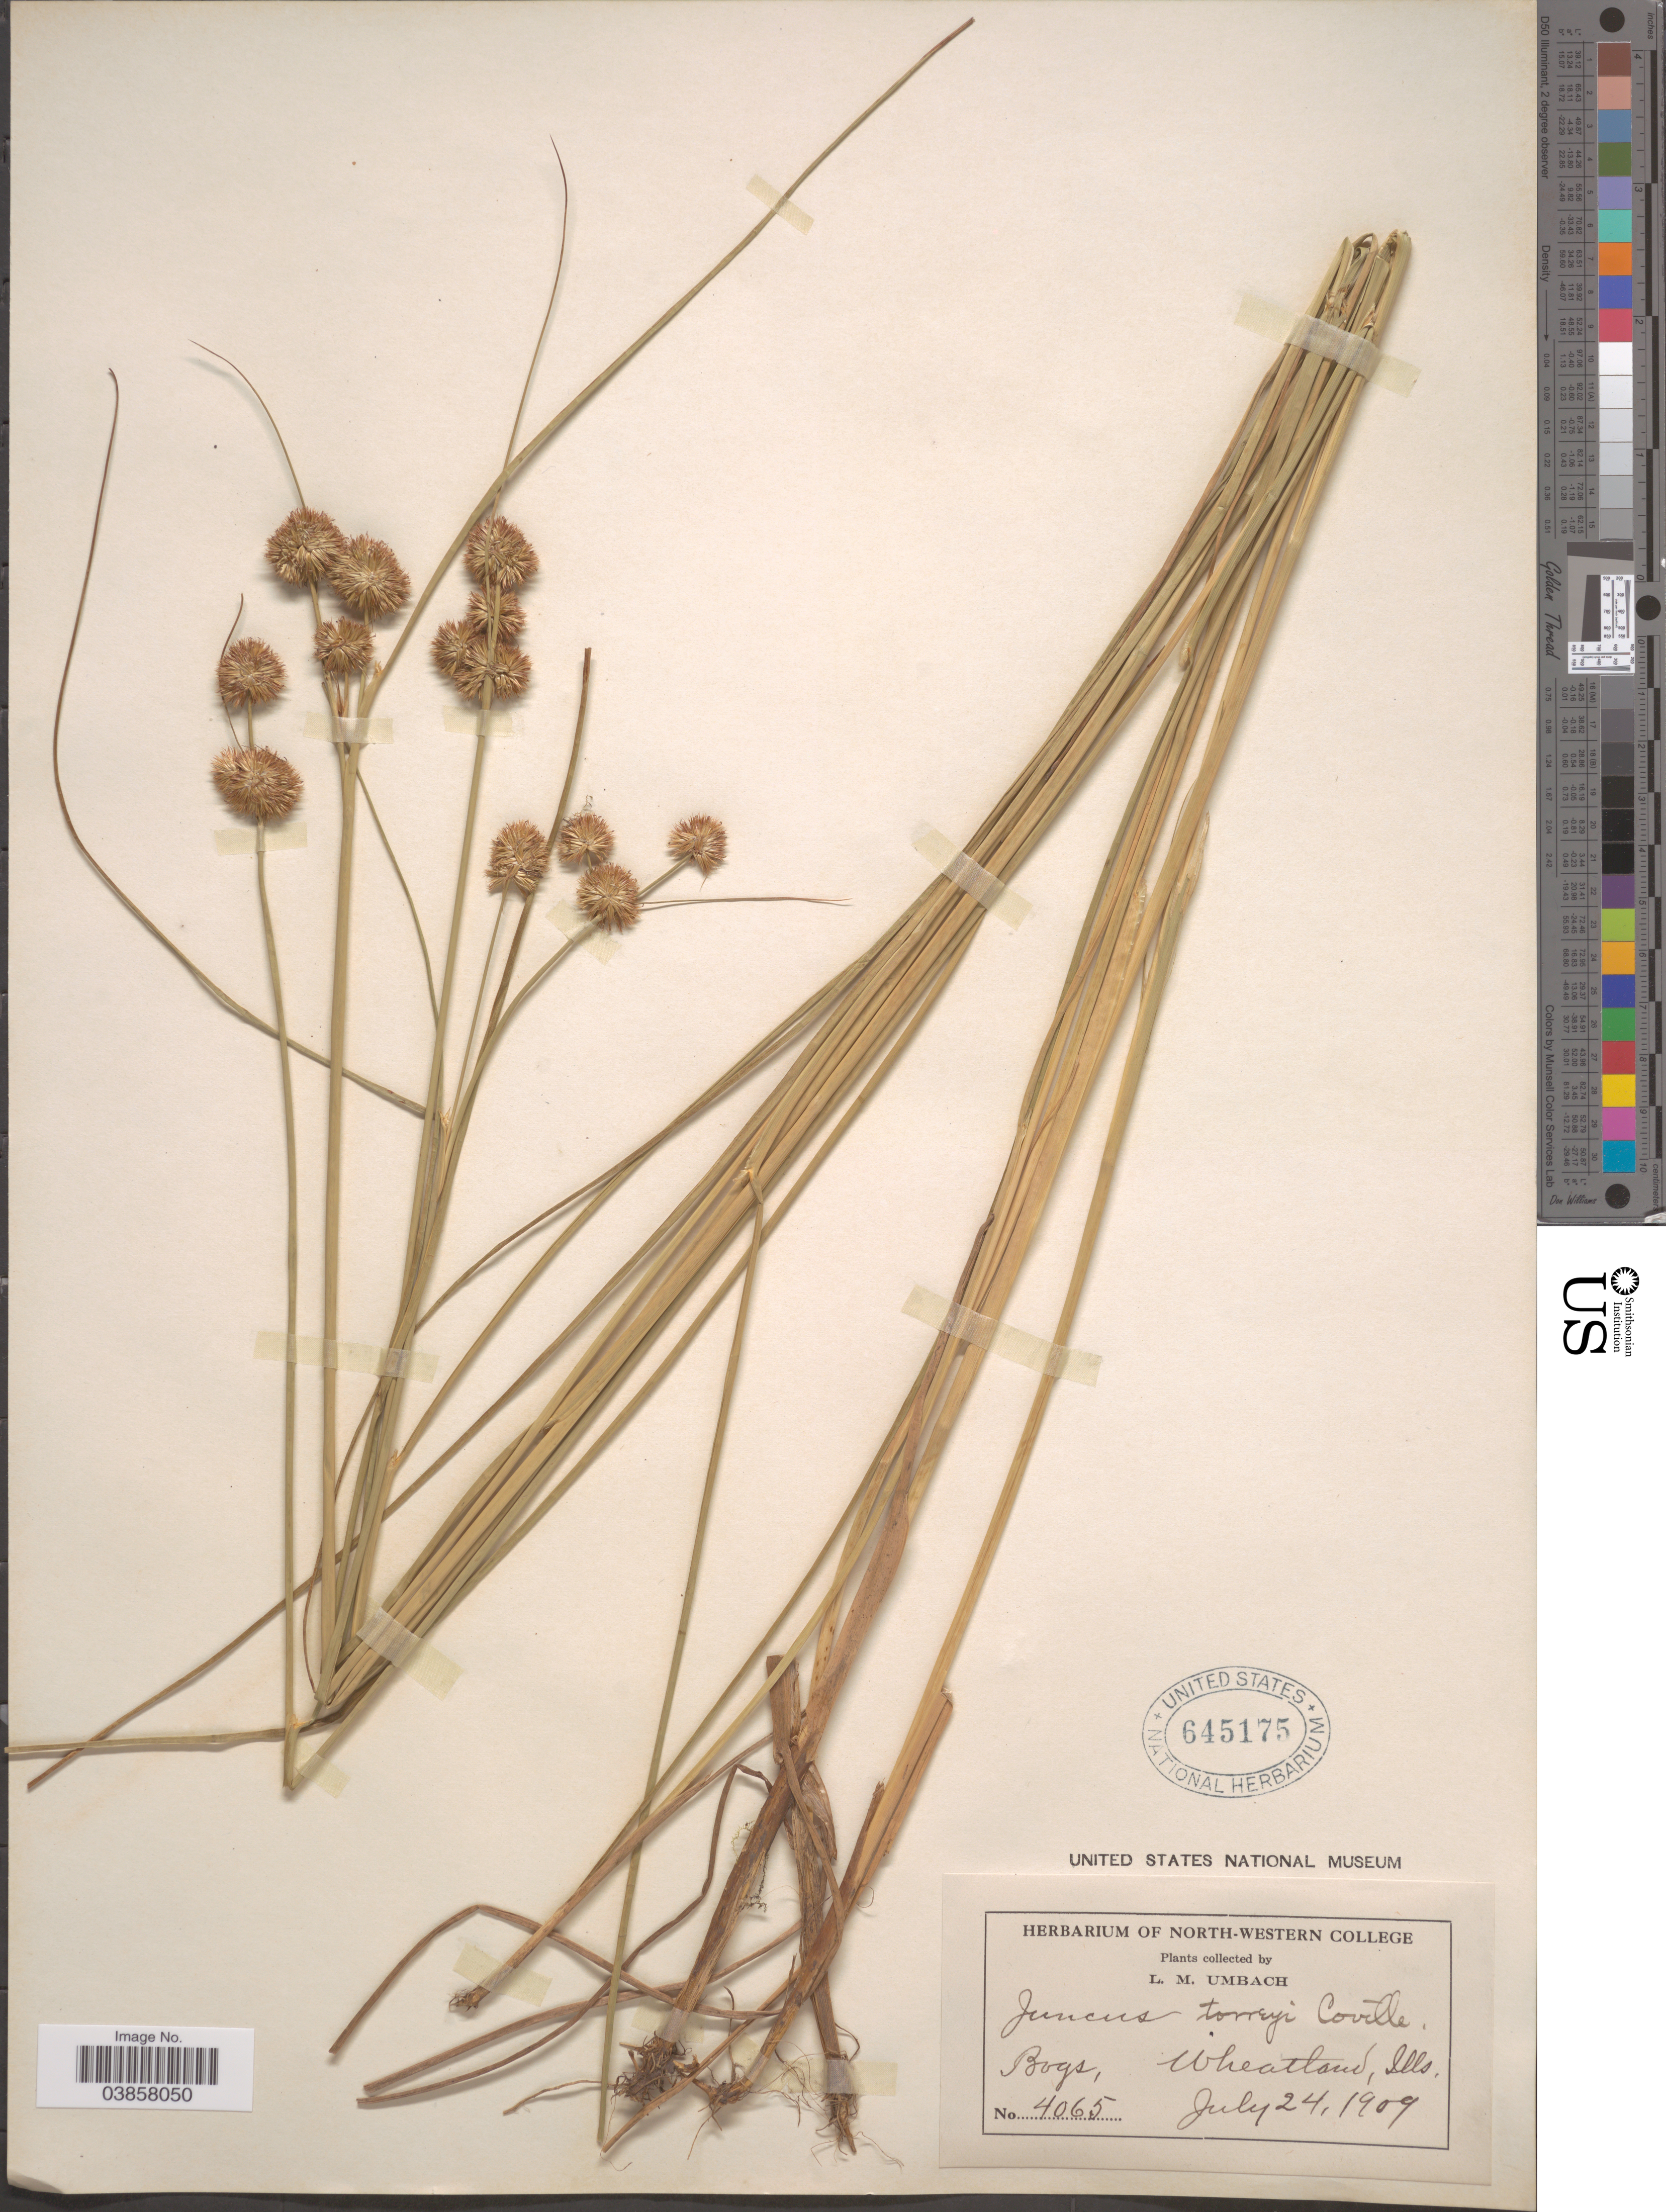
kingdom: Plantae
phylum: Tracheophyta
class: Liliopsida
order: Poales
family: Juncaceae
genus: Juncus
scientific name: Juncus torreyi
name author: Coville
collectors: L. M. Umbach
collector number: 4065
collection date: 1909-07-24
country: United States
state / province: Illinois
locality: Bogs, Wheatland.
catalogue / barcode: US 645175